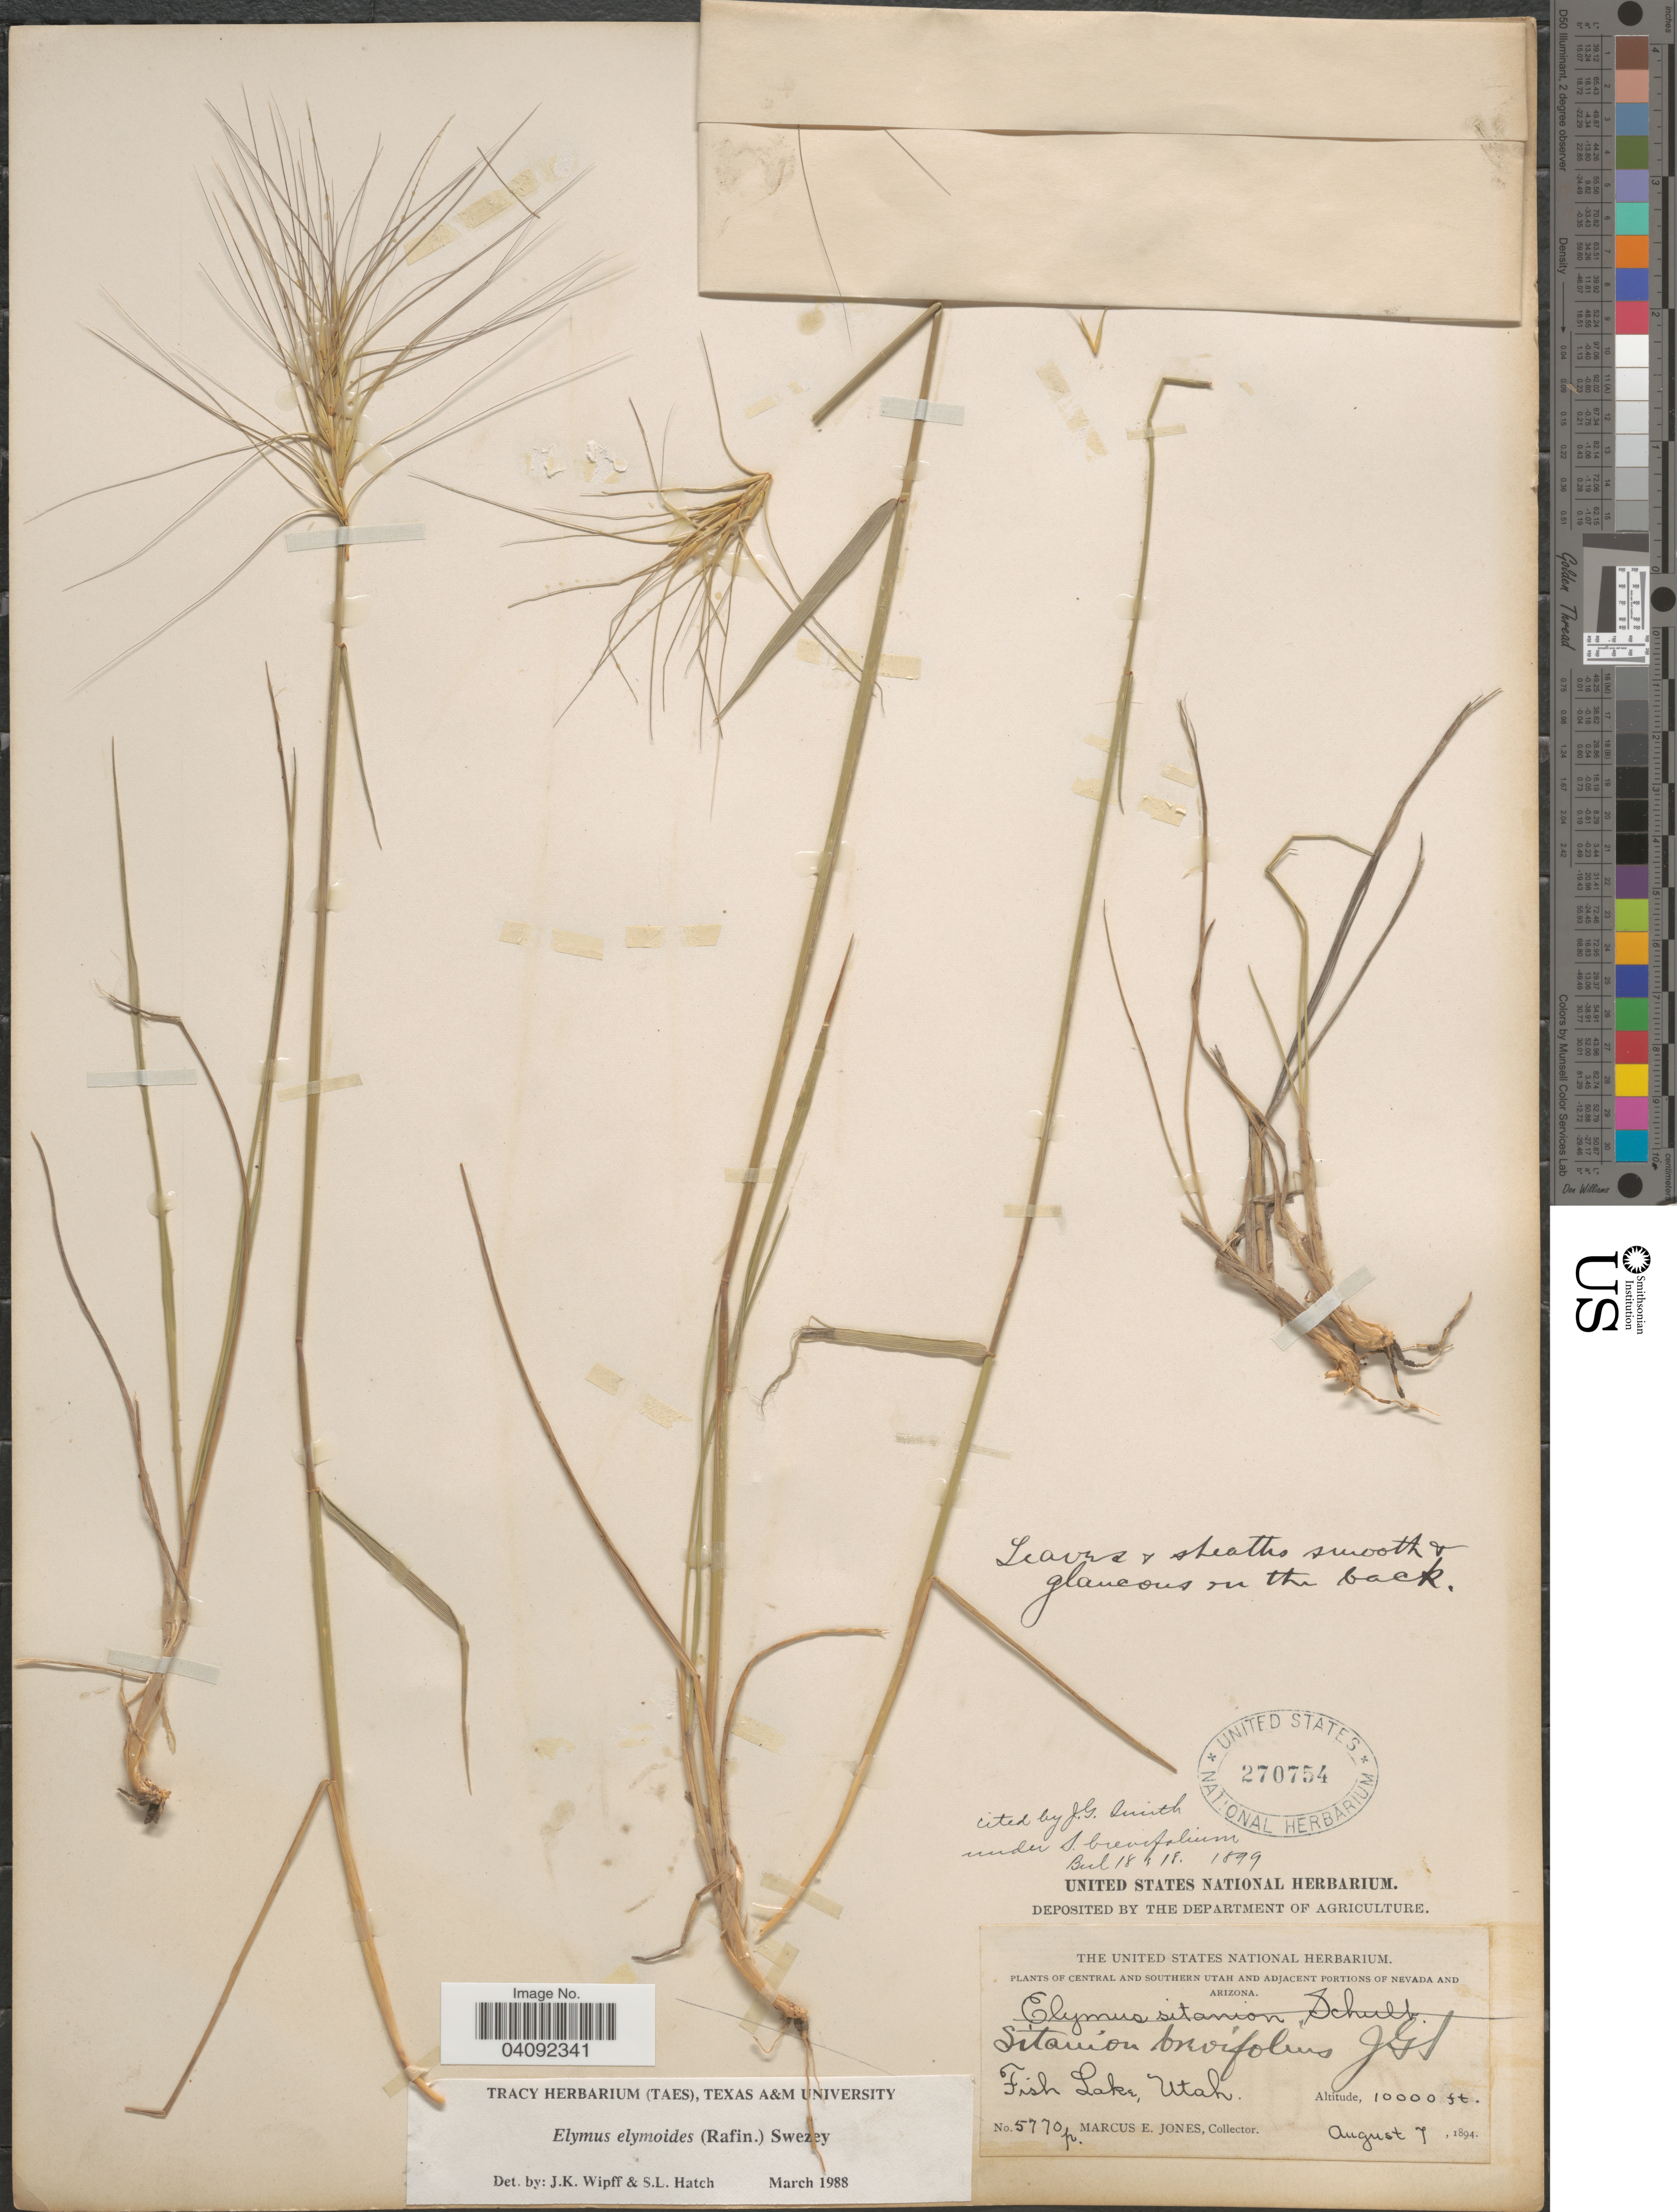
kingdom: Plantae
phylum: Tracheophyta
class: Liliopsida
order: Poales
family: Poaceae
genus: Elymus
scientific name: Elymus elymoides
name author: (Raf.) Swezey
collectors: M. E. Jones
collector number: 5770p*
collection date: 1894-08-07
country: United States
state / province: Utah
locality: Central and Southern Utah. Fish Lake.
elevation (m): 3048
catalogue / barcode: US 270754